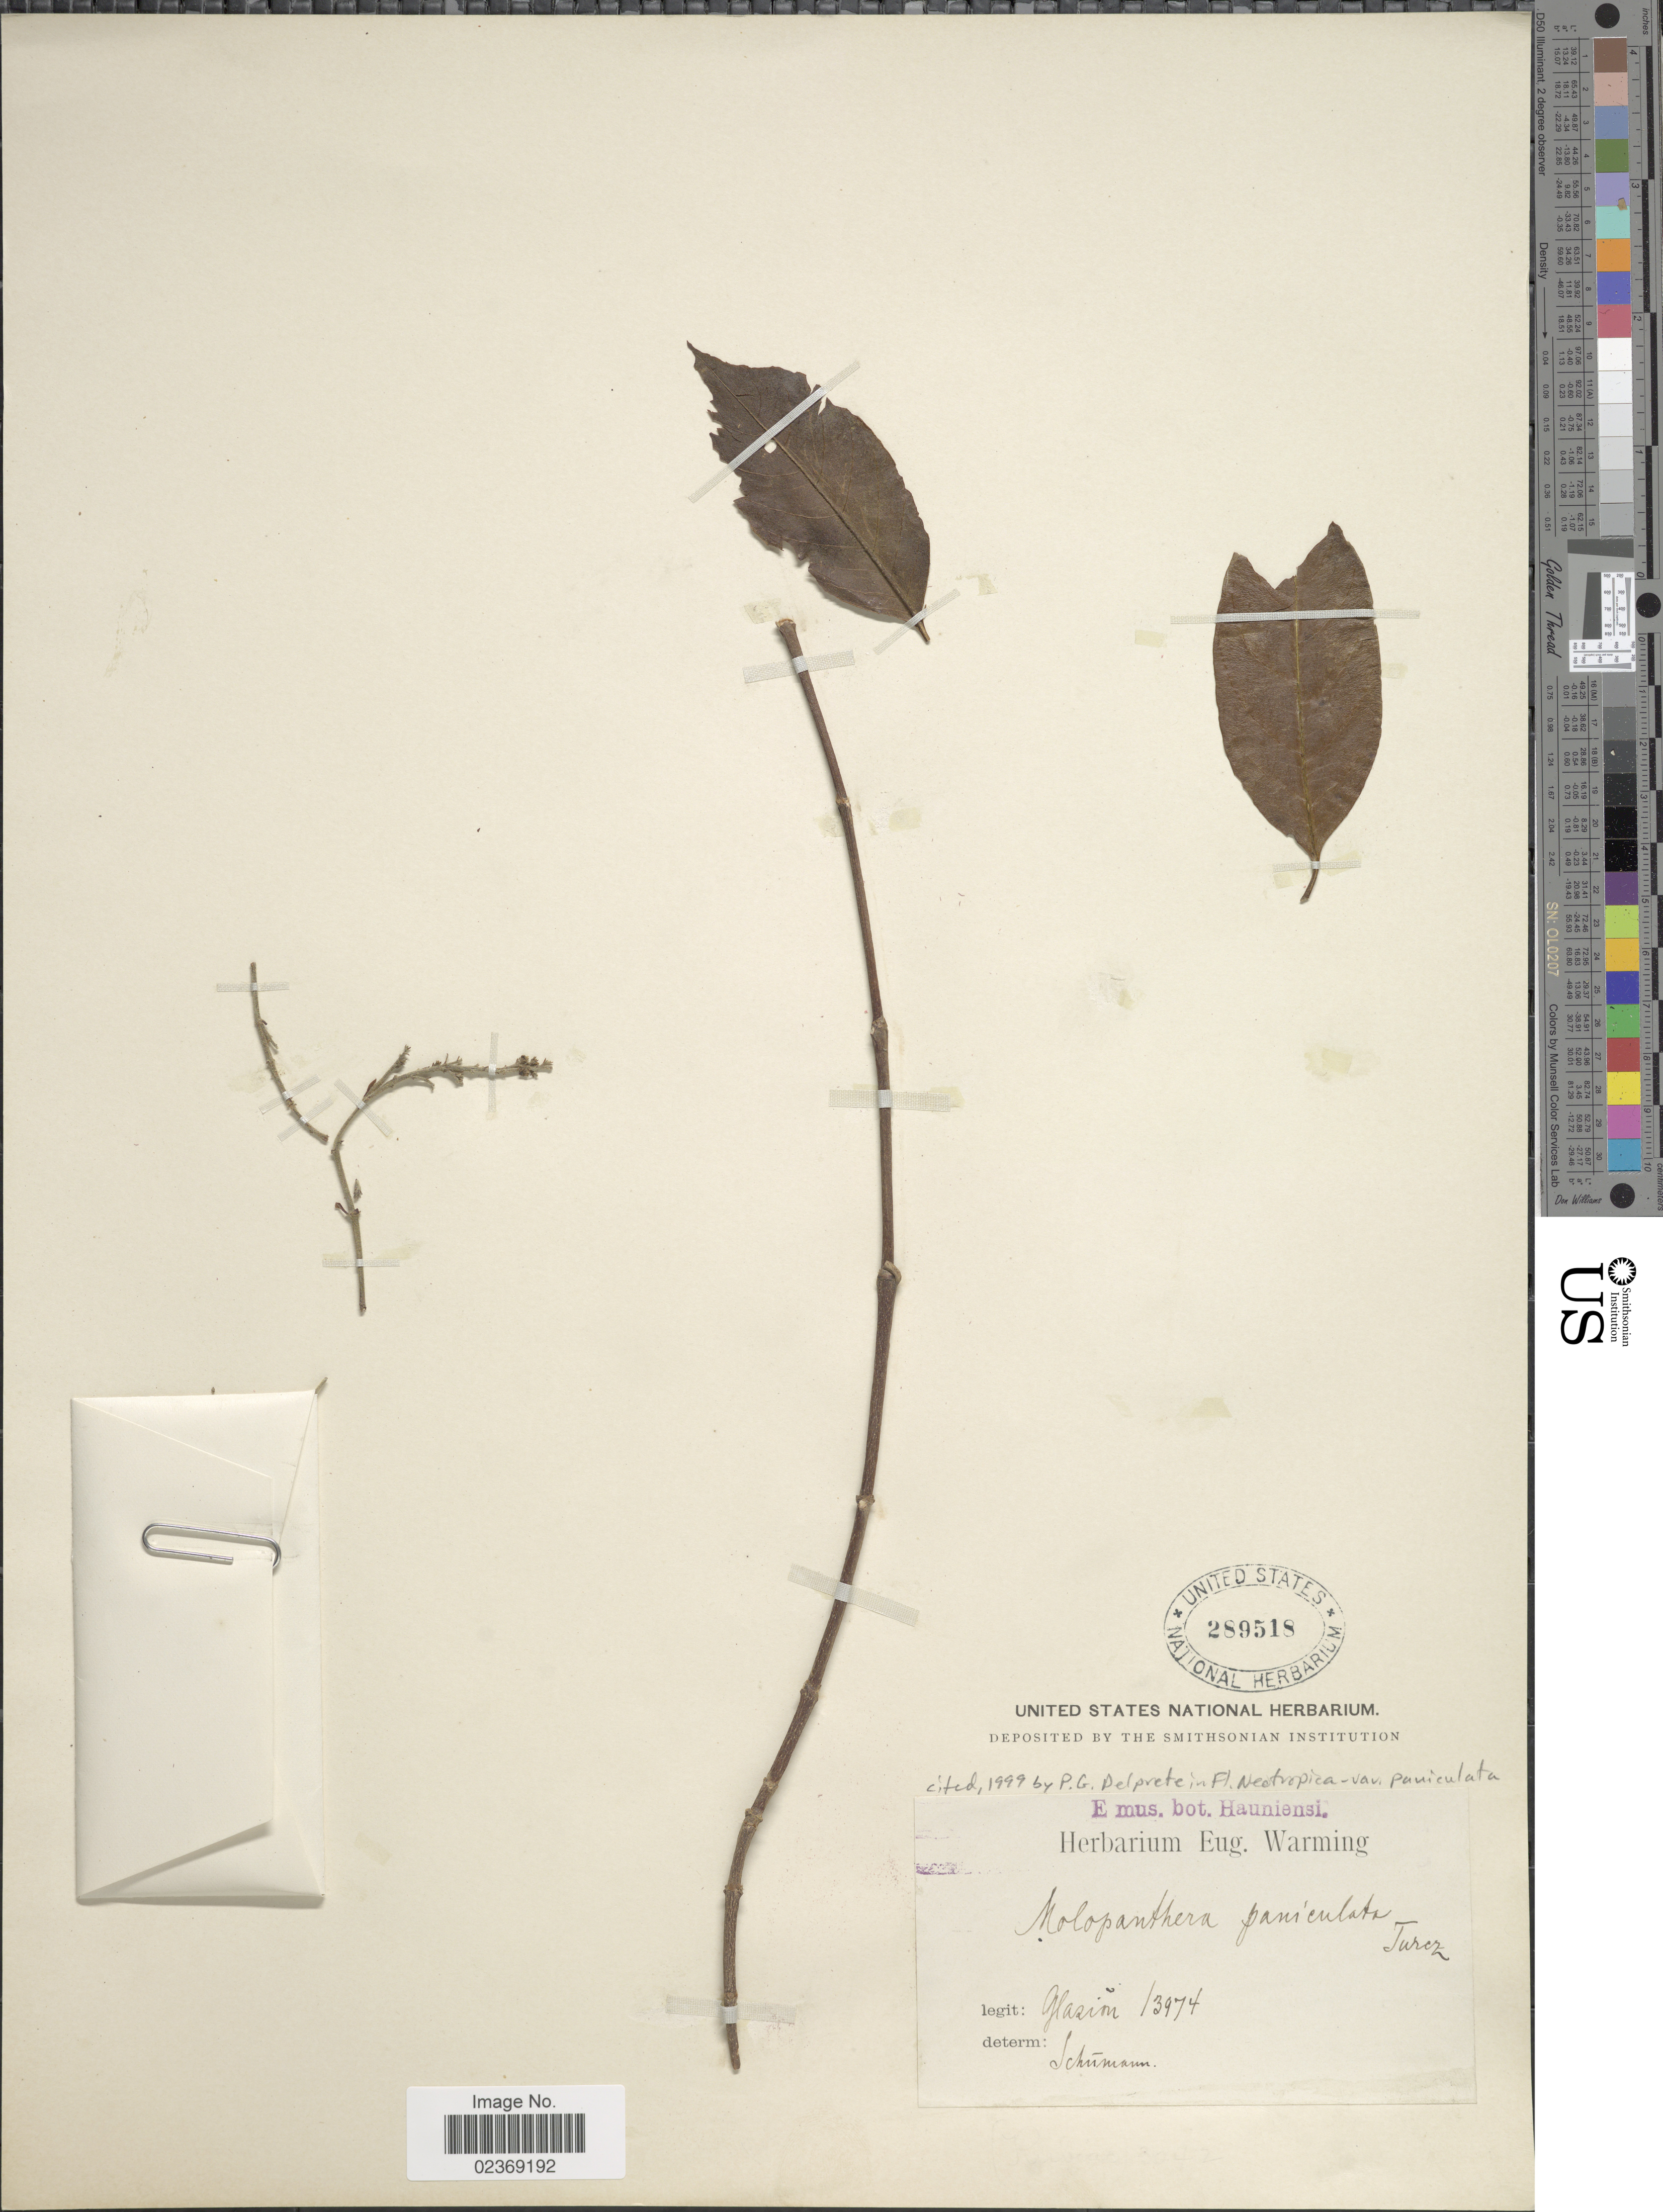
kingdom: Plantae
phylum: Tracheophyta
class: Magnoliopsida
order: Gentianales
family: Rubiaceae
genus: Molopanthera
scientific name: Molopanthera paniculata var. paniculata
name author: Turcz.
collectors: Glaziou, --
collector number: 3974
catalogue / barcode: US 289518